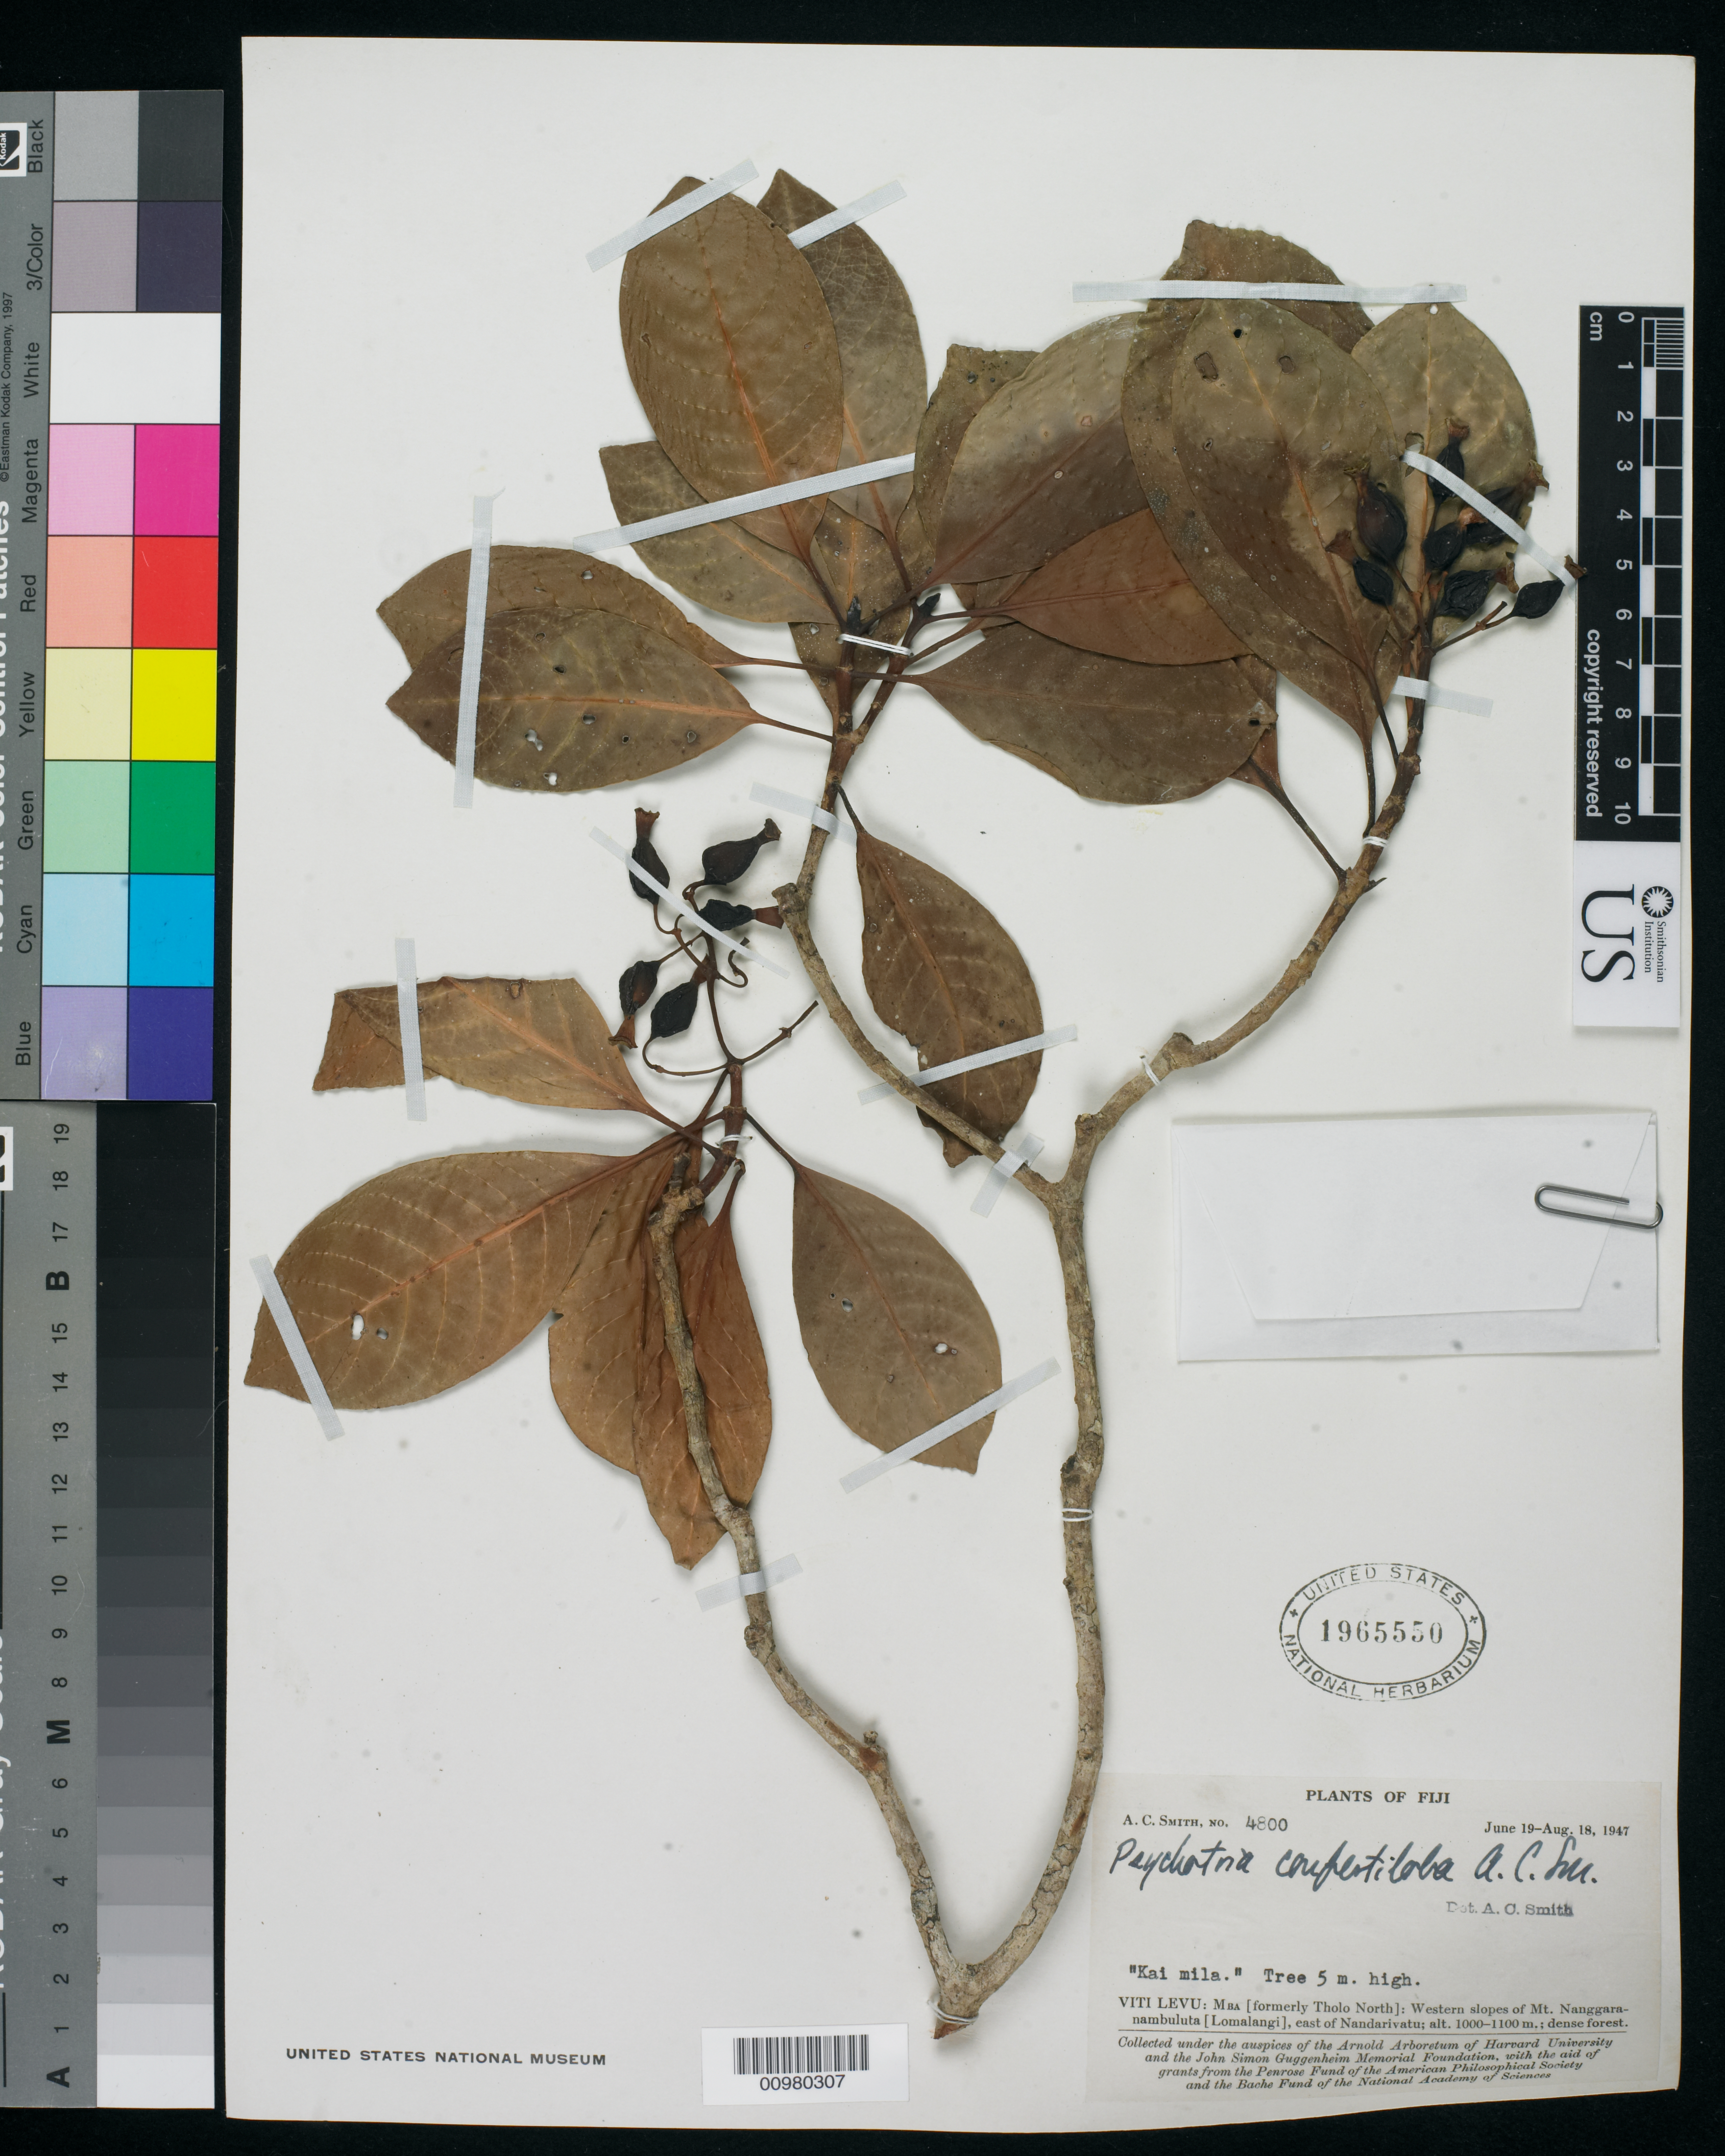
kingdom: Plantae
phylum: Tracheophyta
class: Magnoliopsida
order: Gentianales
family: Rubiaceae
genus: Psychotria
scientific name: Psychotria confertiloba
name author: A.C. Sm.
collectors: C. A. Smith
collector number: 4800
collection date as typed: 19 Jun 1947 to 18 Aug 1947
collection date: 1947-06-19/1947-08-18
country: Fiji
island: Viti Levu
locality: Mba (formerly Tholo North): Western slopes of Mt. Nanggaranambuluta (Lomalangi), east of Nandarivatu. Dense forest.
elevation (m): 1000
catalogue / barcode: US 1965550